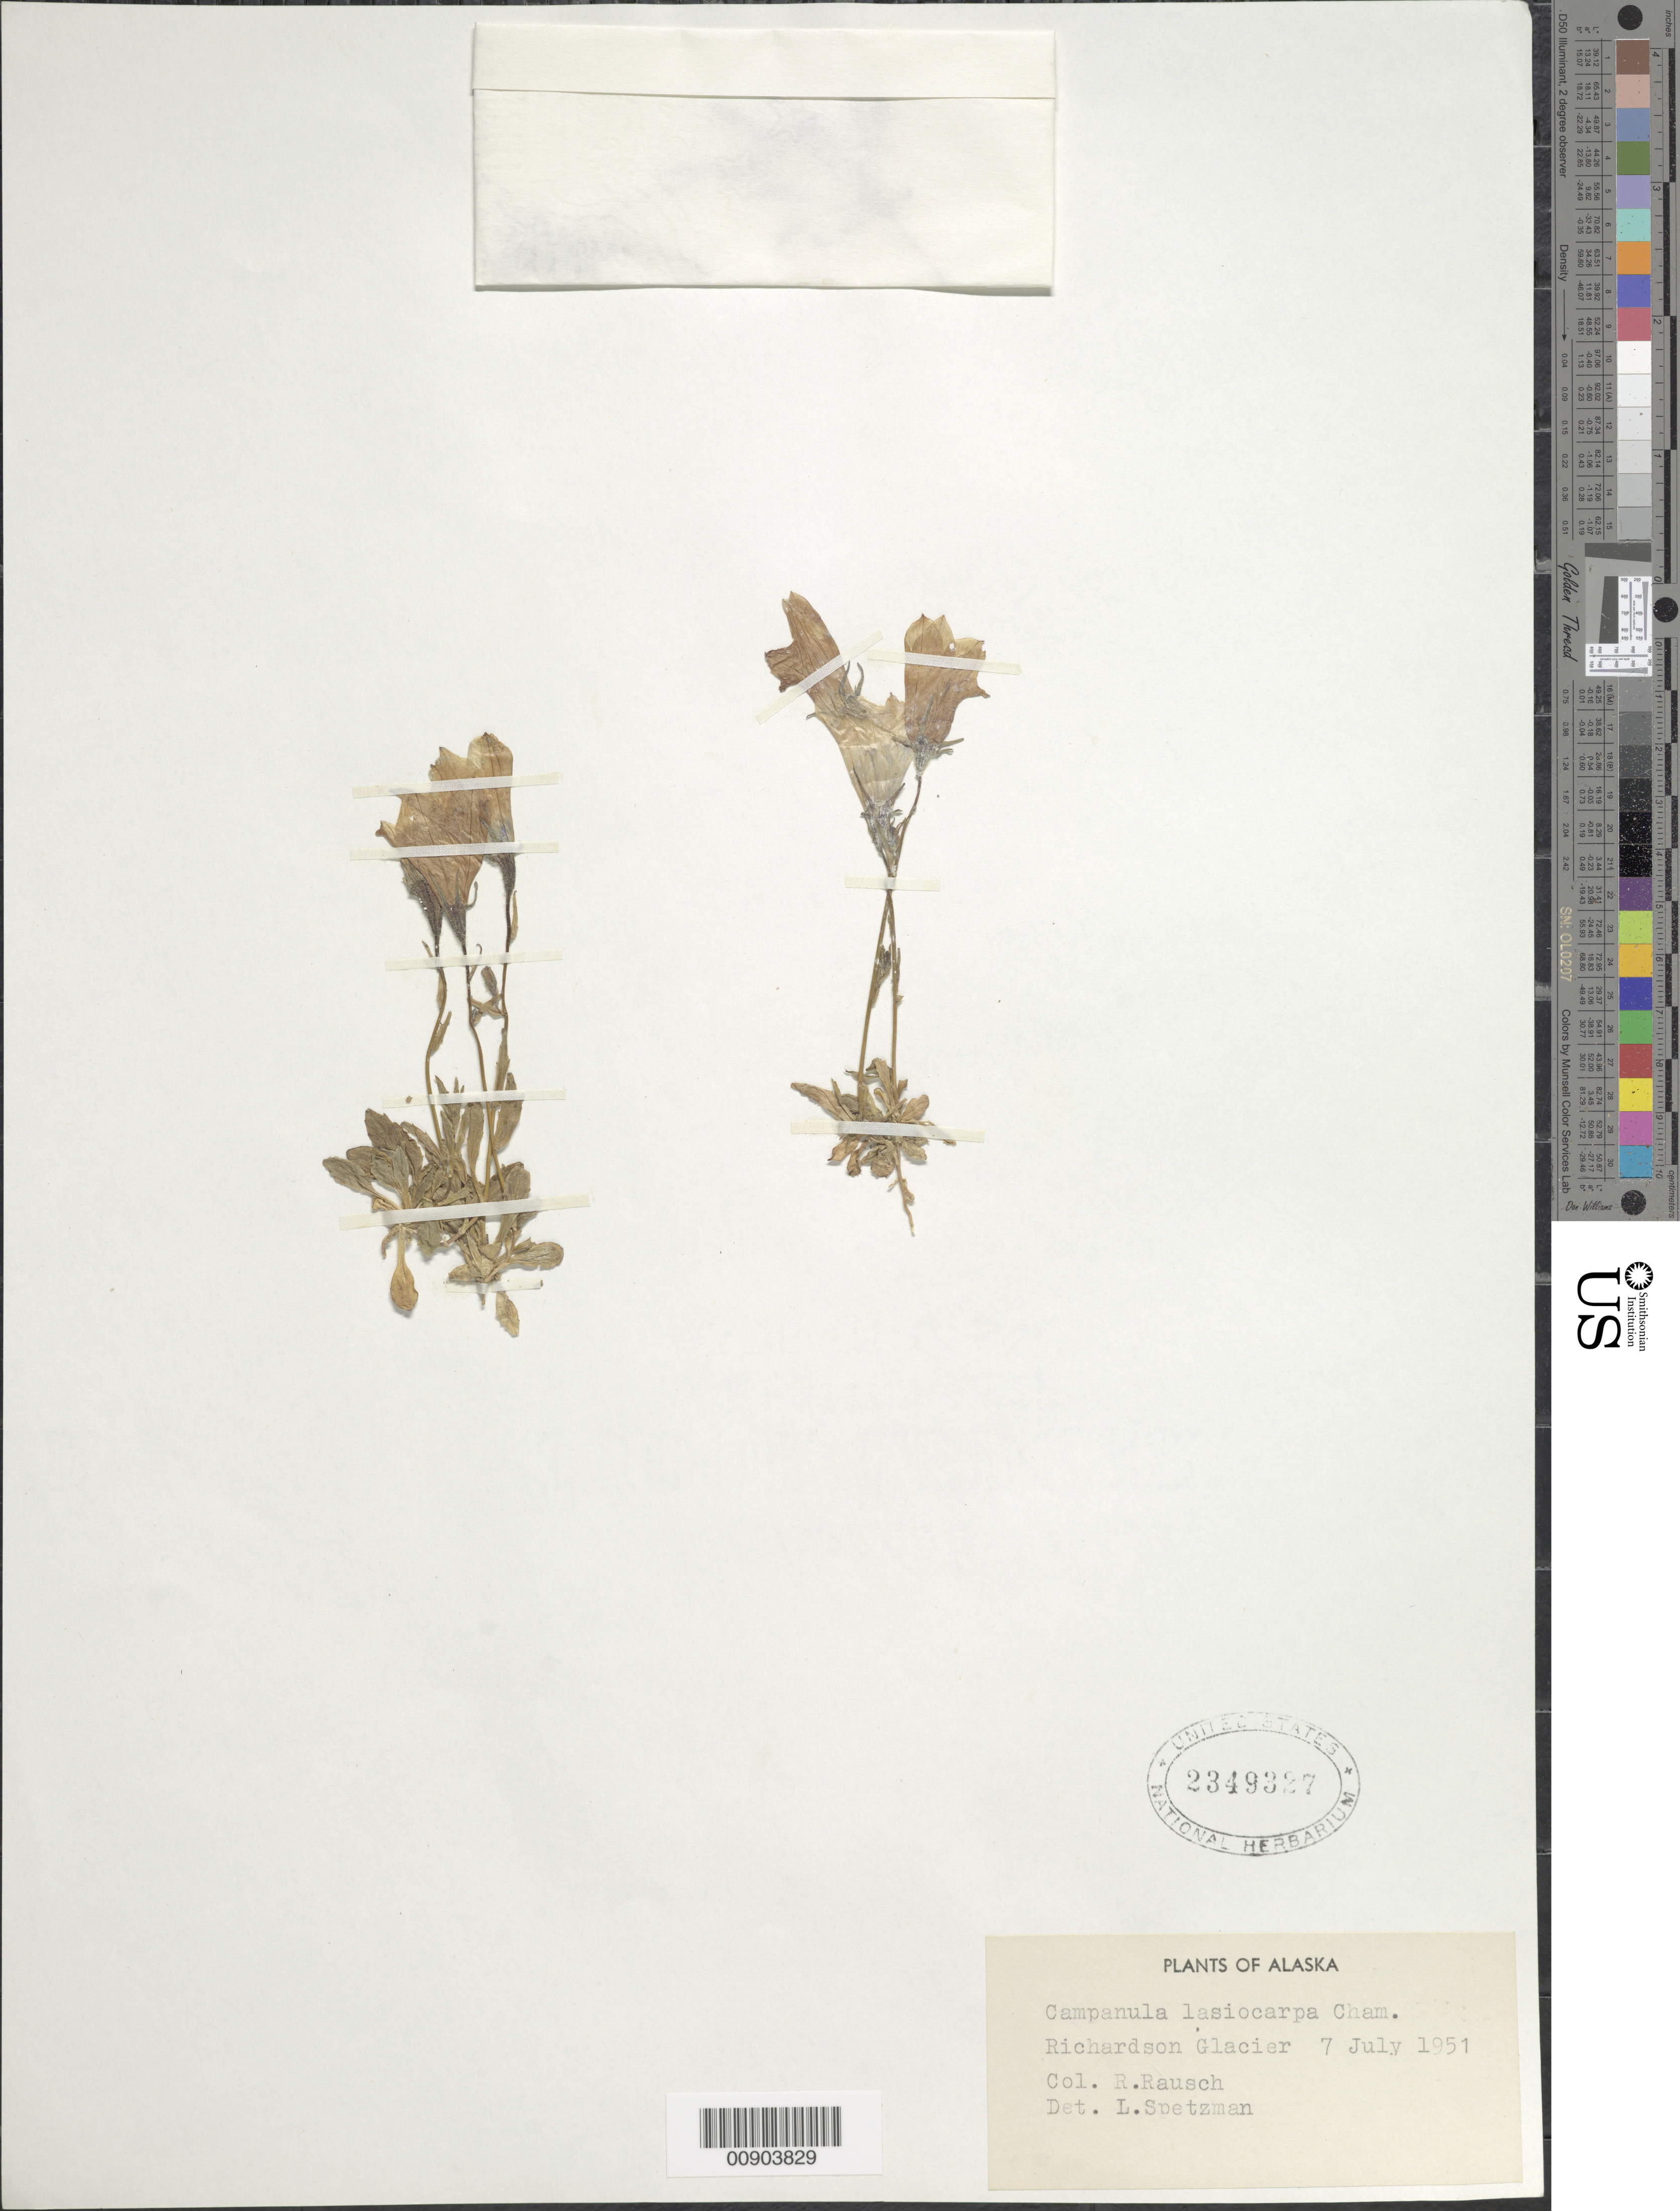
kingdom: Plantae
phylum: Tracheophyta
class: Magnoliopsida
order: Asterales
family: Campanulaceae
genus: Campanula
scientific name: Campanula lasiocarpa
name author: Cham.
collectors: R. Rausch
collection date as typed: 7 July 1951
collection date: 1951-07-07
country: United States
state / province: Alaska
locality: Richardson Glacier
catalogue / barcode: US 2349327